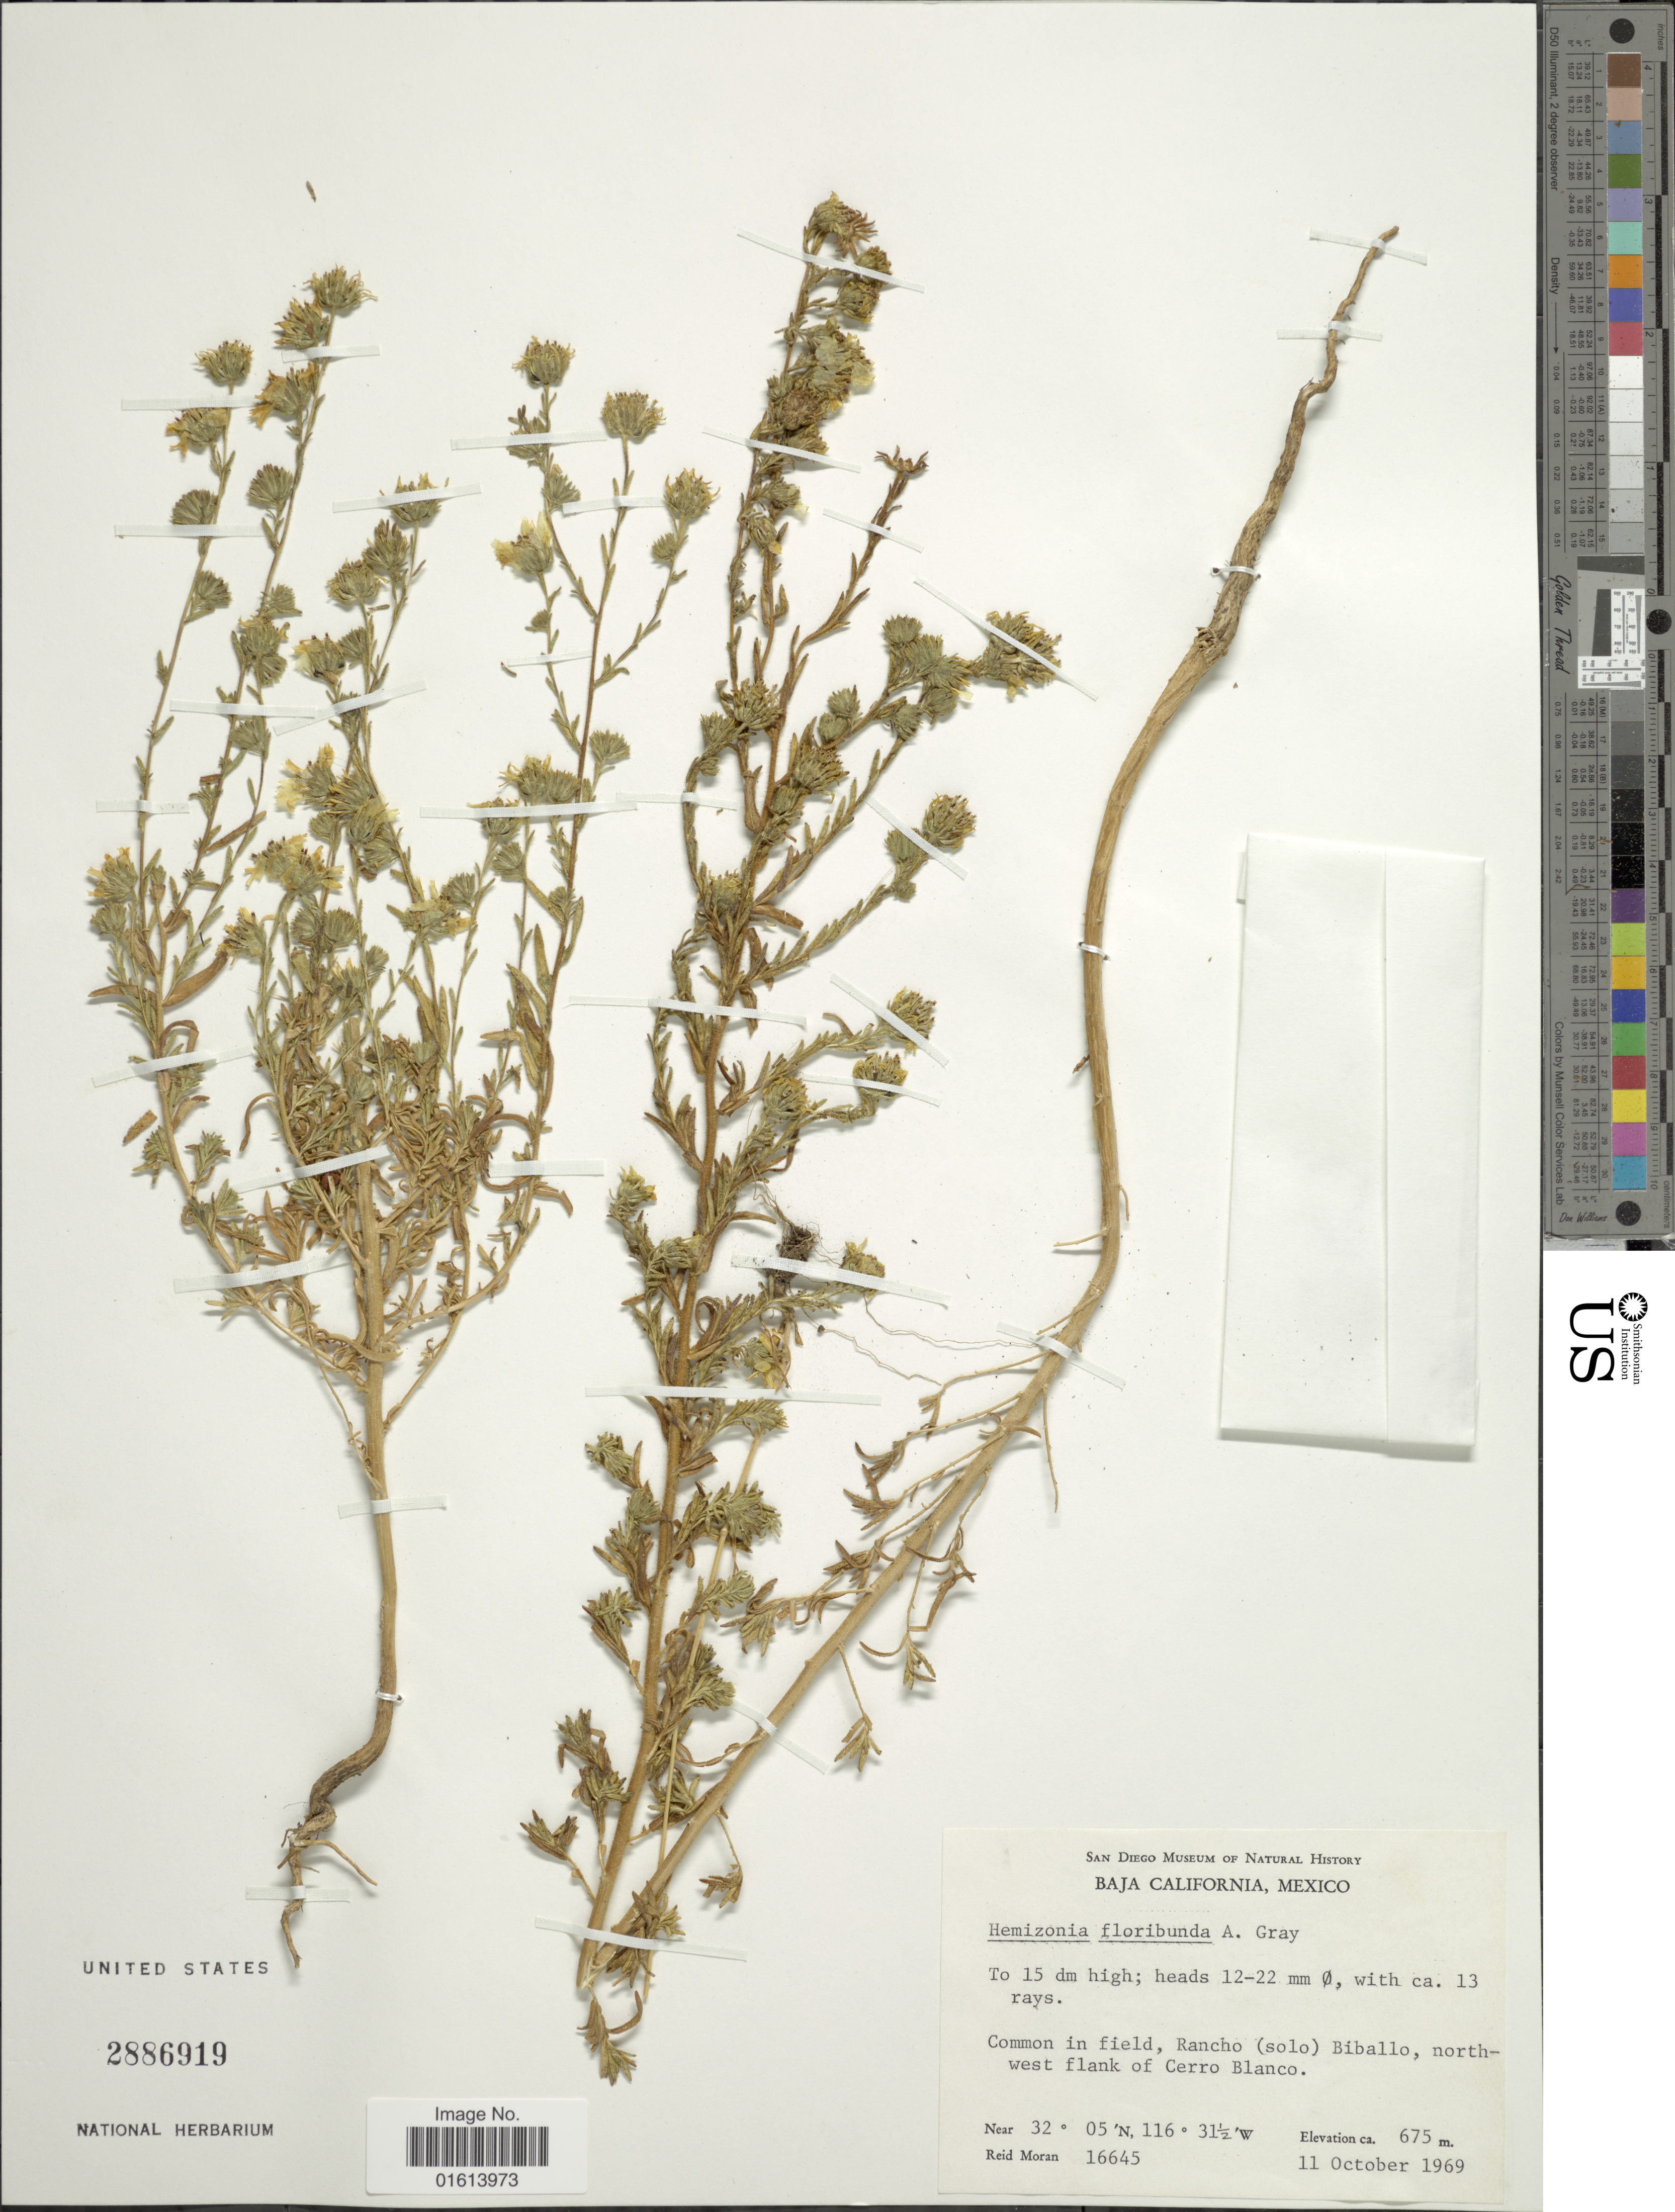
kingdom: Plantae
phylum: Tracheophyta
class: Magnoliopsida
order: Asterales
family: Asteraceae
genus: Deinandra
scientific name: Deinandra floribunda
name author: (A. Gray) Davidson & Moxley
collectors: R. V. Moran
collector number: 16645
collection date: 1969-10-11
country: Mexico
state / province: Baja California Norte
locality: Rancho (solo) Biballo, northwest flank of Cerro Blanco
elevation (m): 675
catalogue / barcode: US 2886919